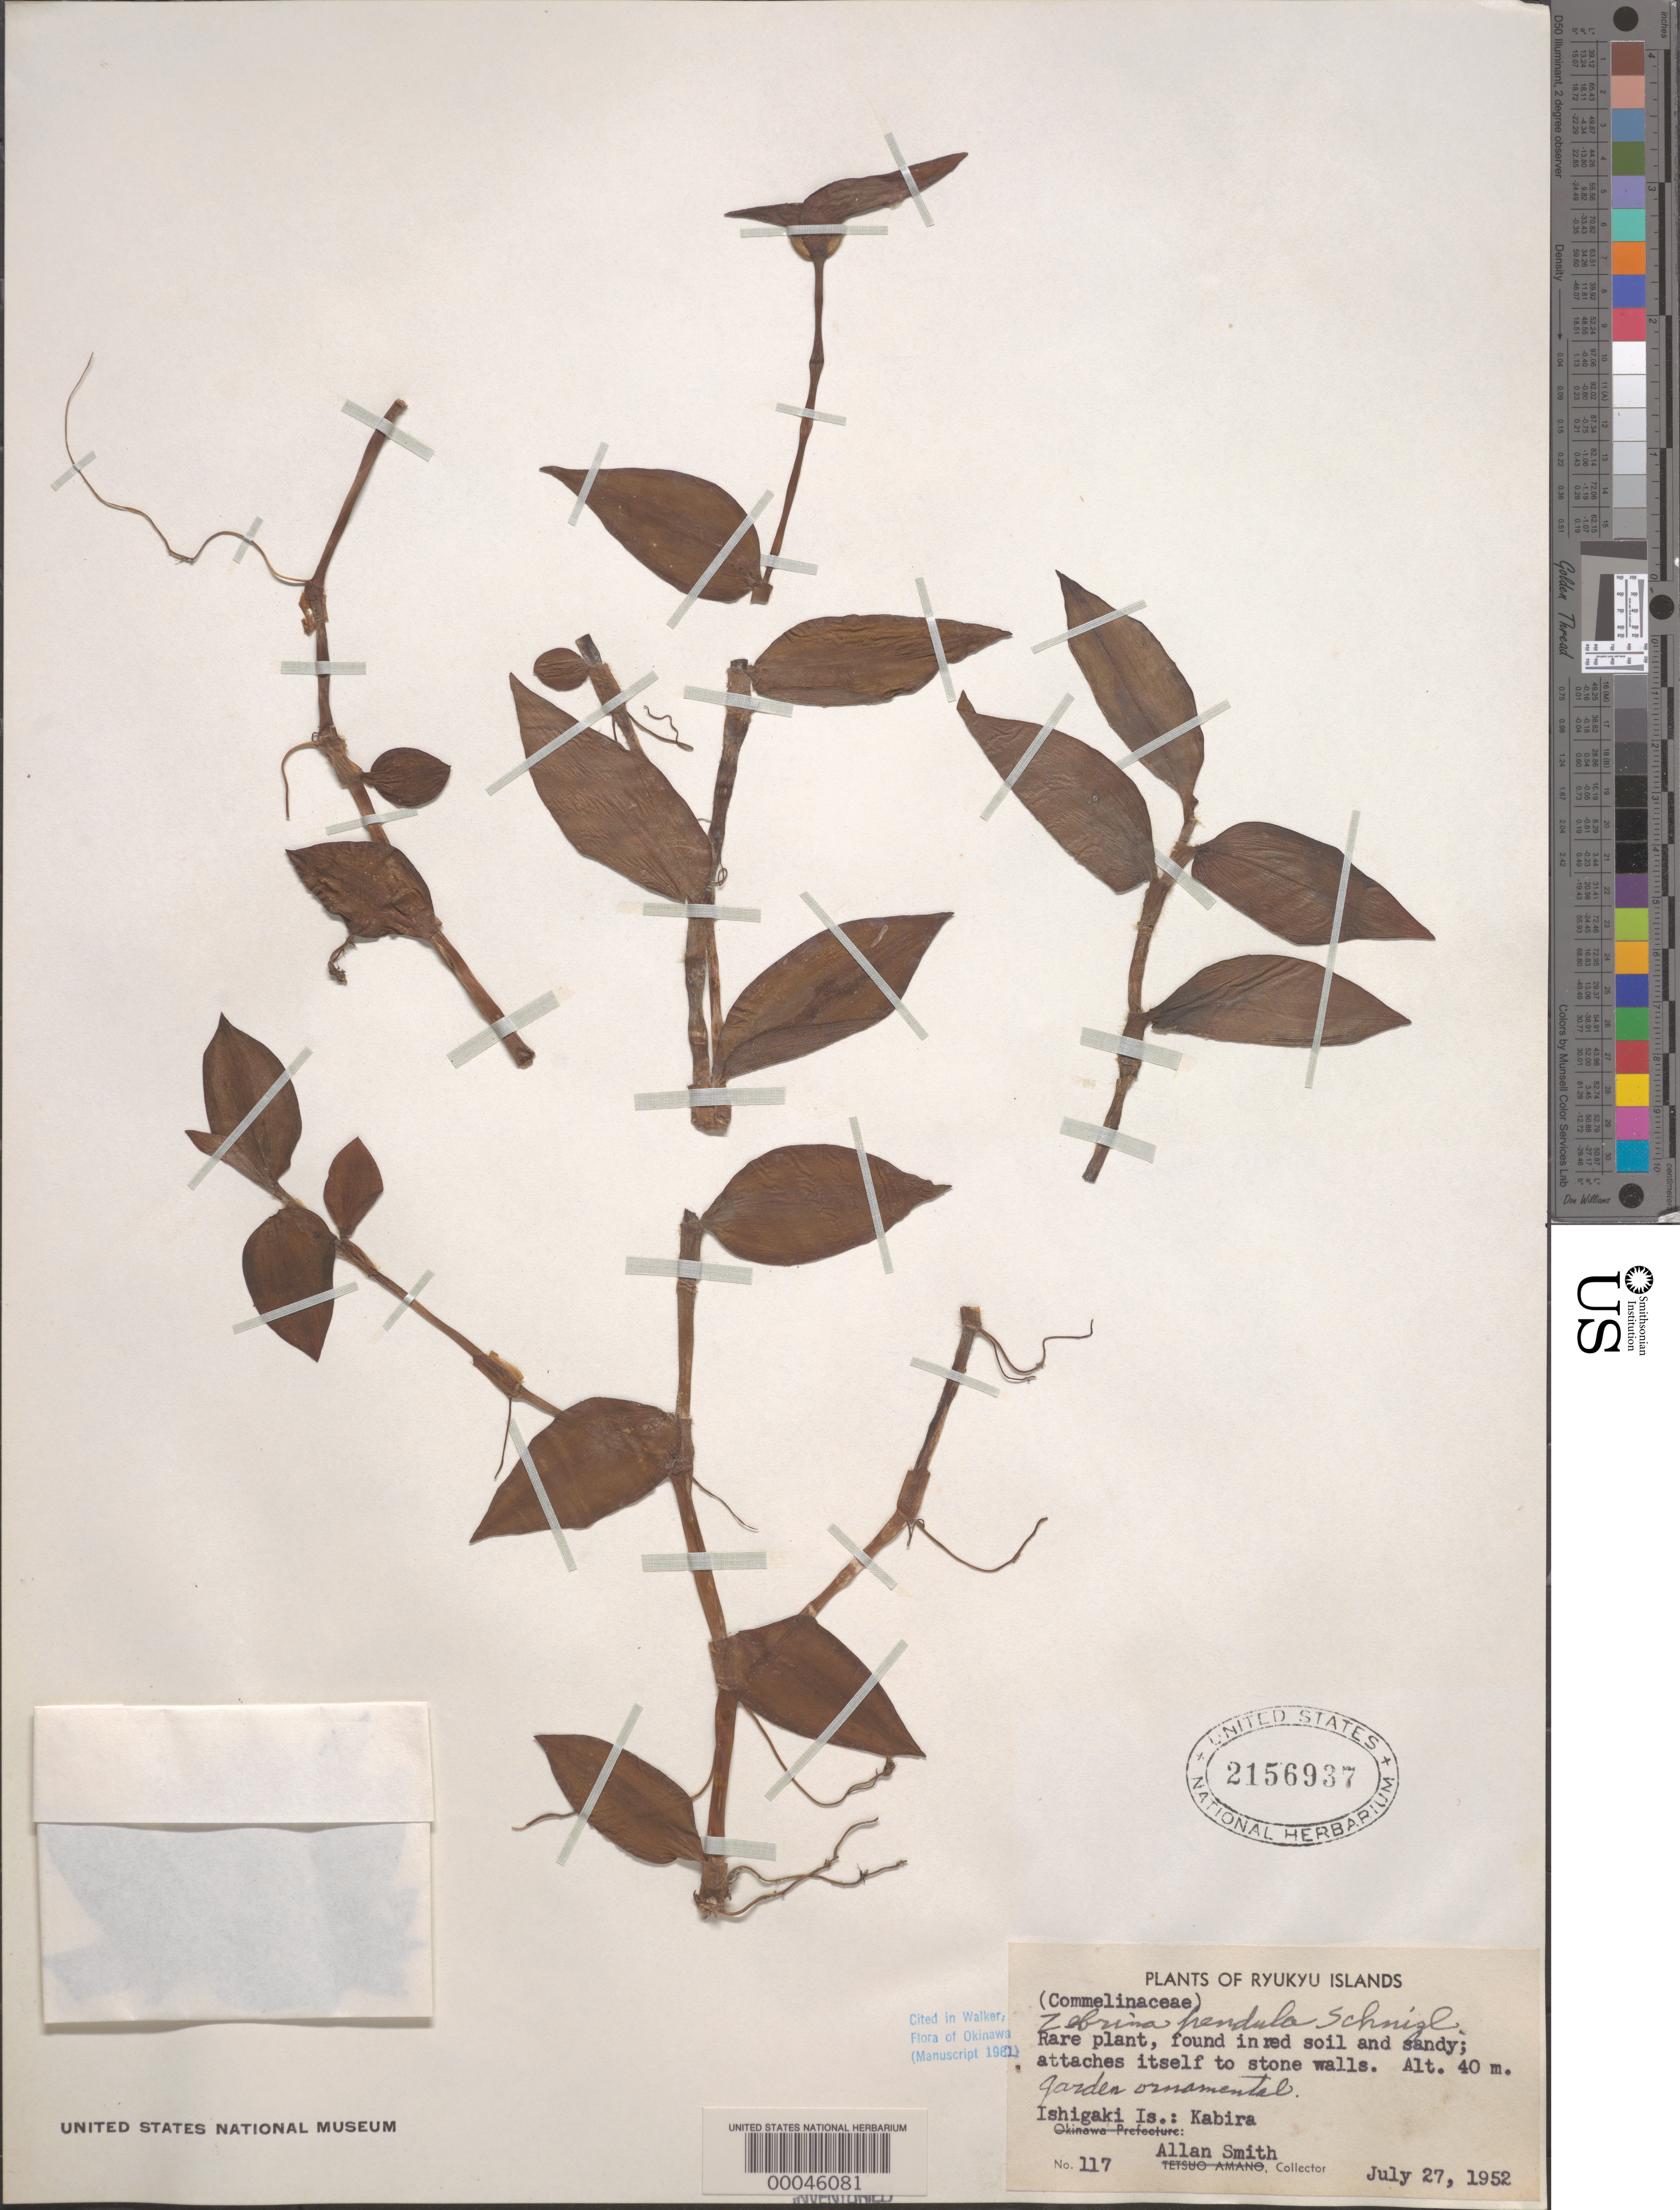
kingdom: Plantae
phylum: Tracheophyta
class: Liliopsida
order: Commelinales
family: Commelinaceae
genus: Tradescantia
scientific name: Tradescantia zebrina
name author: Bosse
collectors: A. Smith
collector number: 117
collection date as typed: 27 Jul 1952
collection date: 1952-07-27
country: Japan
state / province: Okinawa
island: Ishigaki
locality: Kabira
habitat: Red sandy soil, stone walls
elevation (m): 40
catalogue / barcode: US 2156937